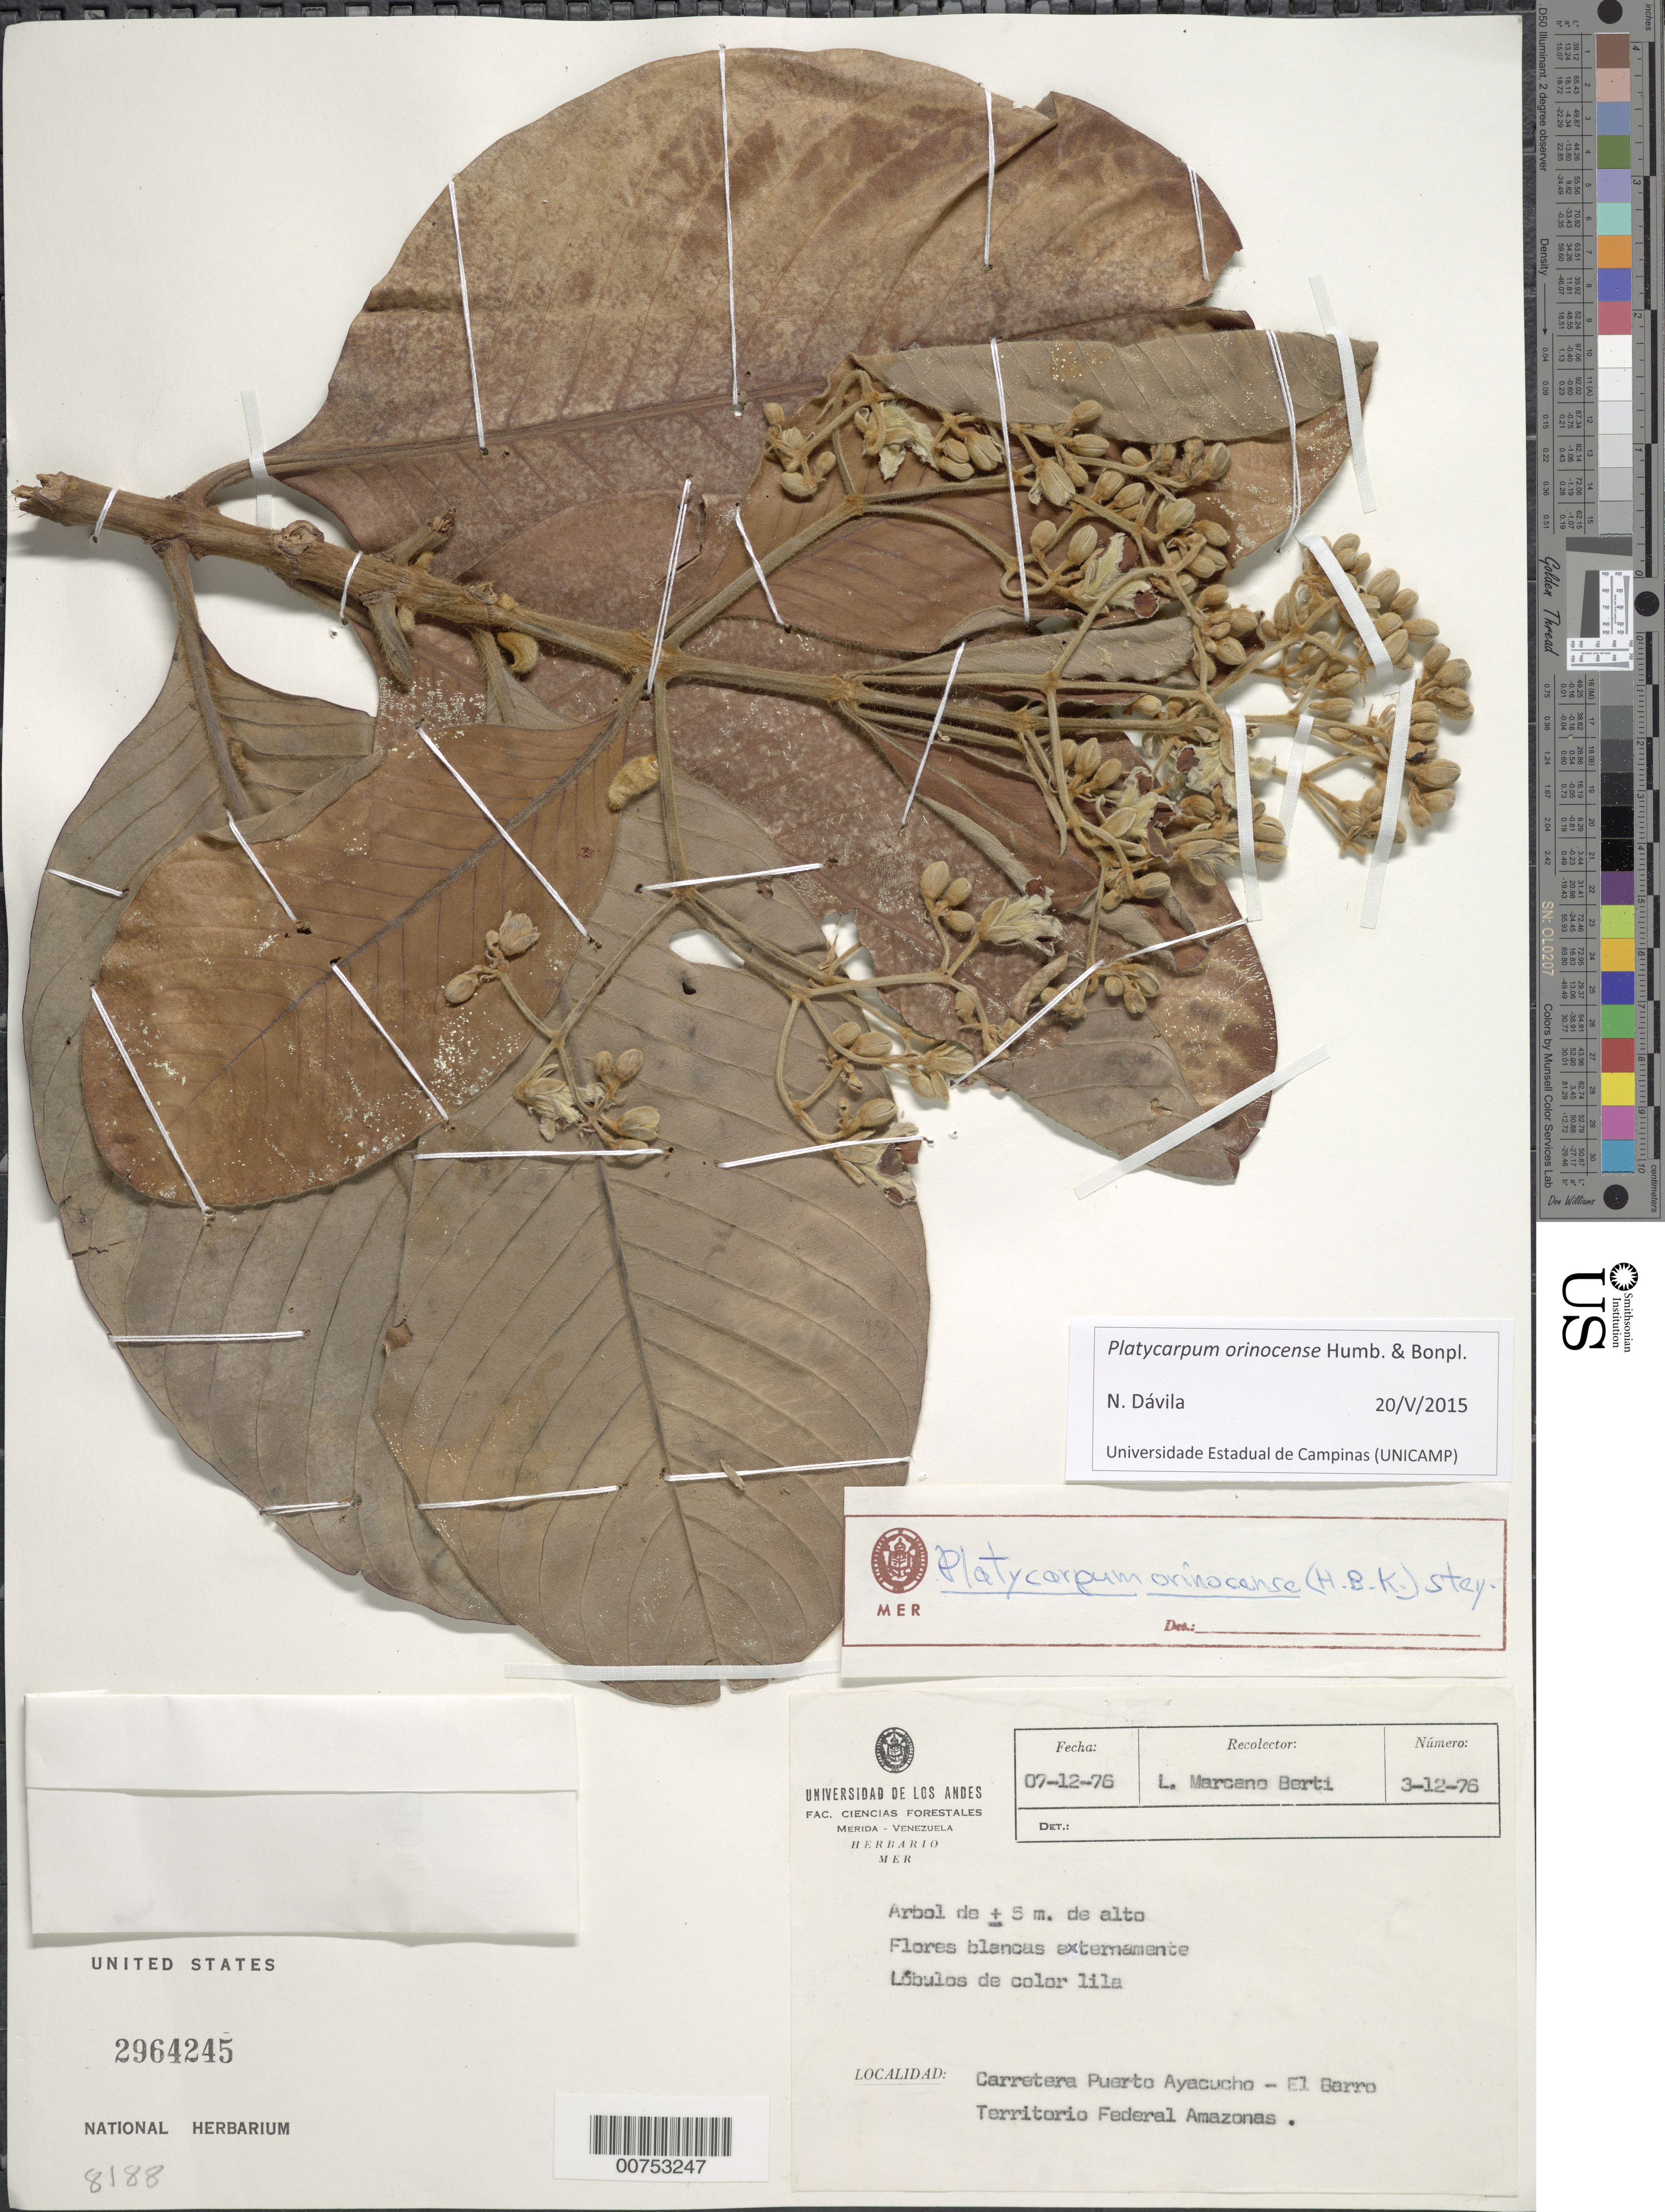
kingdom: Plantae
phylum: Tracheophyta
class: Magnoliopsida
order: Gentianales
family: Rubiaceae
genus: Platycarpum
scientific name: Platycarpum orinocense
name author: Bonpl.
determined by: Davila, N.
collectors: L. Marcano-Berti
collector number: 1276 3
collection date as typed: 7-Dec-76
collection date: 1976-12-07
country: Venezuela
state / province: Amazonas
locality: Puerto Ayacucho, carretera - El Barro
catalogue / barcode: US 2964245